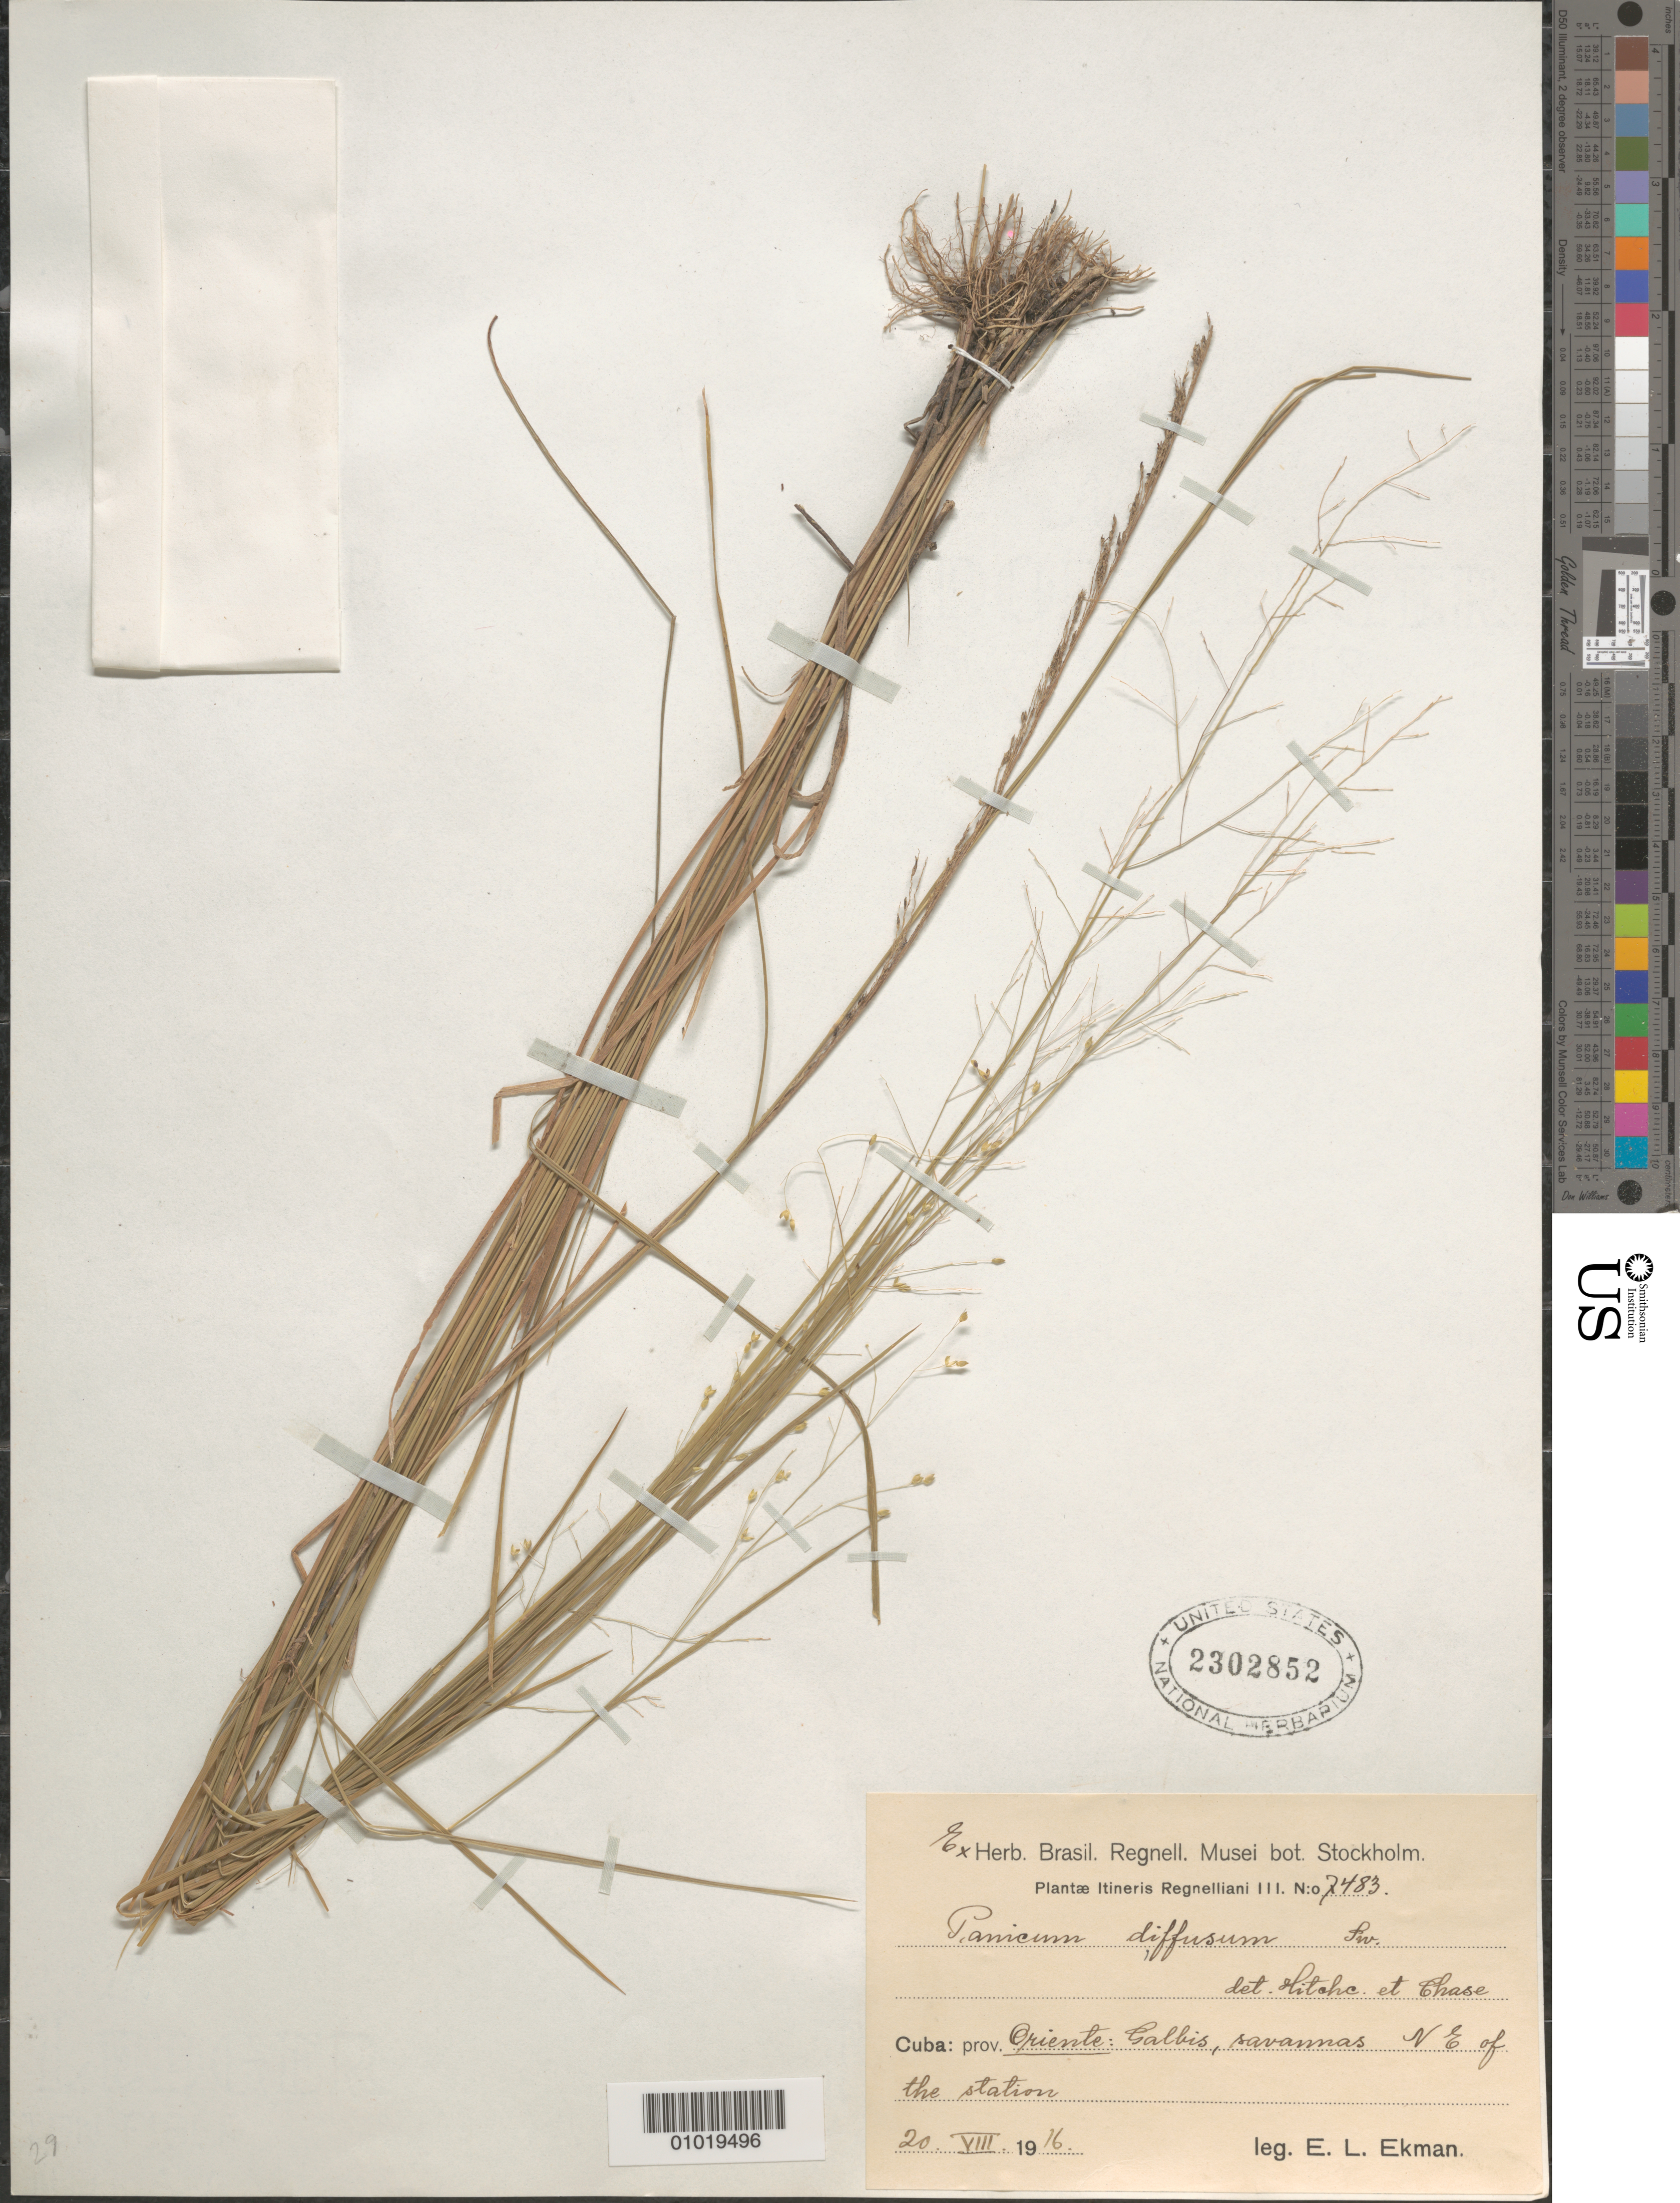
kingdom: Plantae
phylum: Tracheophyta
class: Liliopsida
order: Poales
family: Poaceae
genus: Panicum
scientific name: Panicum diffusum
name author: Sw.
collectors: E. L. Ekman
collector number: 7483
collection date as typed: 20 Aug 1916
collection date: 1916-08-20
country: Cuba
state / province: Camagüey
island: Cuba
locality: galbis, savannas N of the station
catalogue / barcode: US 2302852